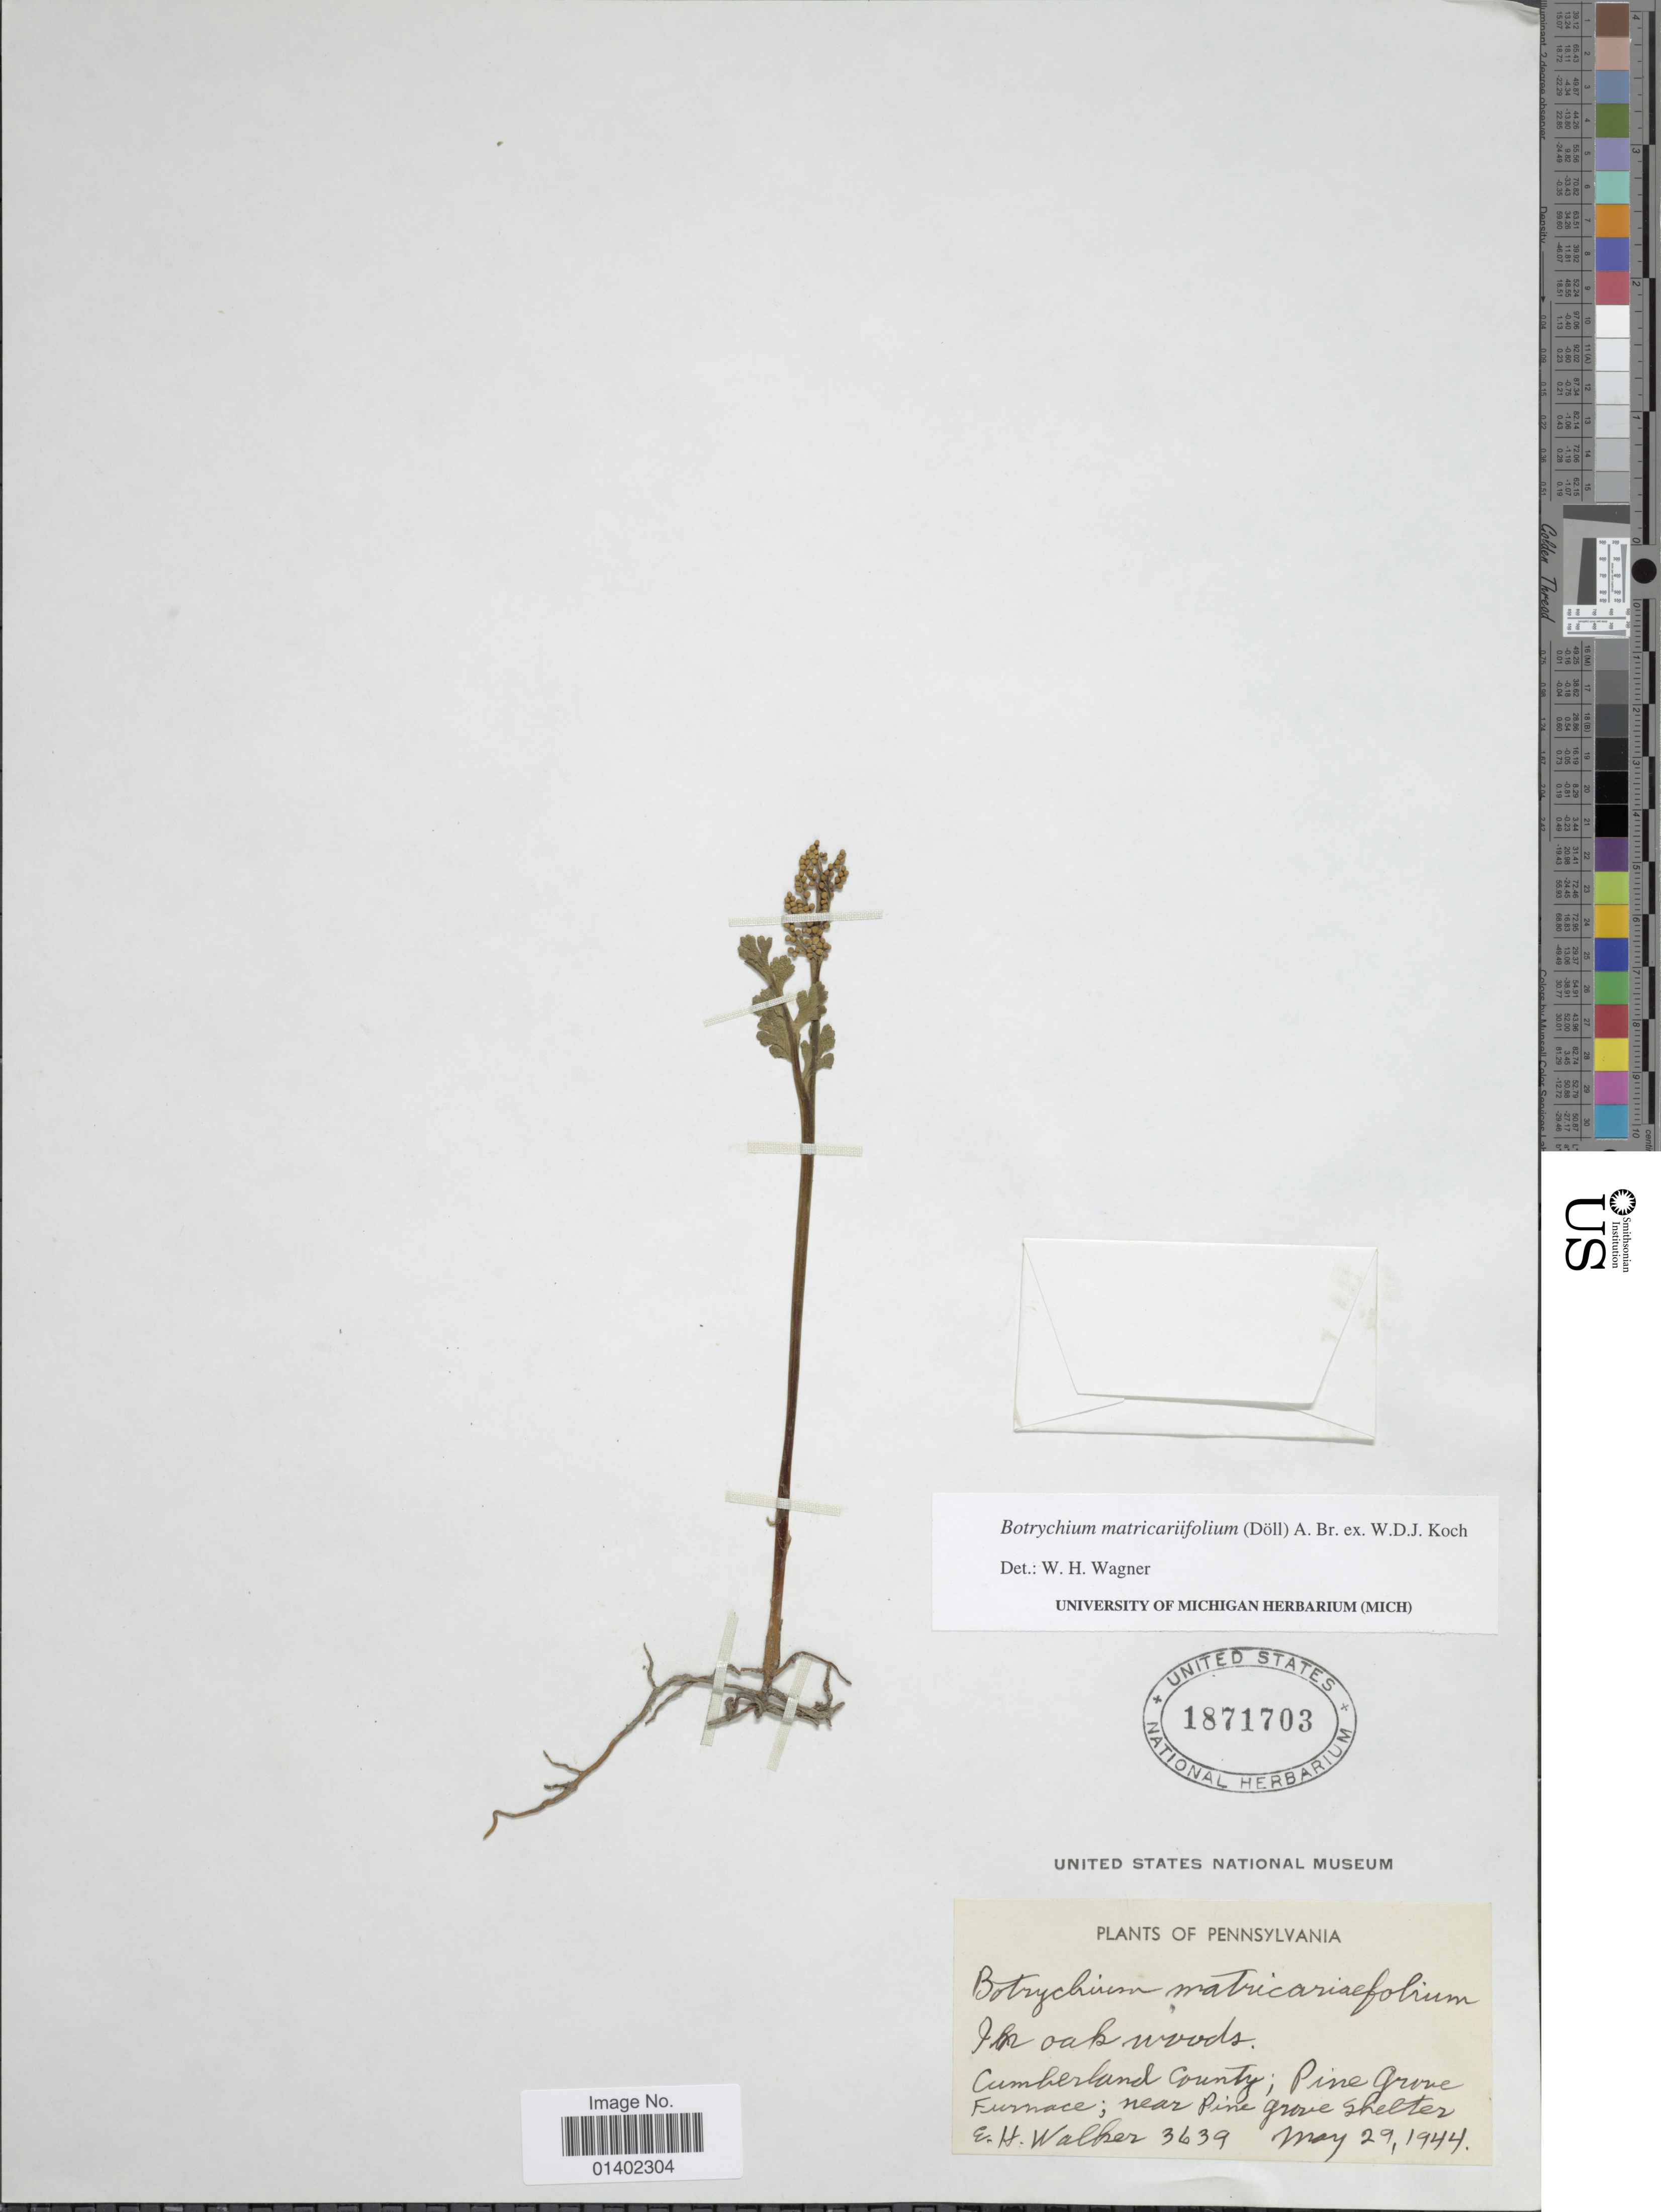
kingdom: Plantae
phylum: Tracheophyta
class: Polypodiopsida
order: Ophioglossales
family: Ophioglossaceae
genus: Botrychium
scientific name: Botrychium matricariifolium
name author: (A. Braun ex Dowell) A. Braun ex Koch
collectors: E. H. Walker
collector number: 3639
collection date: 1944-08-29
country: United States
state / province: Pennsylvania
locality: Cumberland County; Pine grove Furnace; near Pine grove shelter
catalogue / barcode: US 1871703